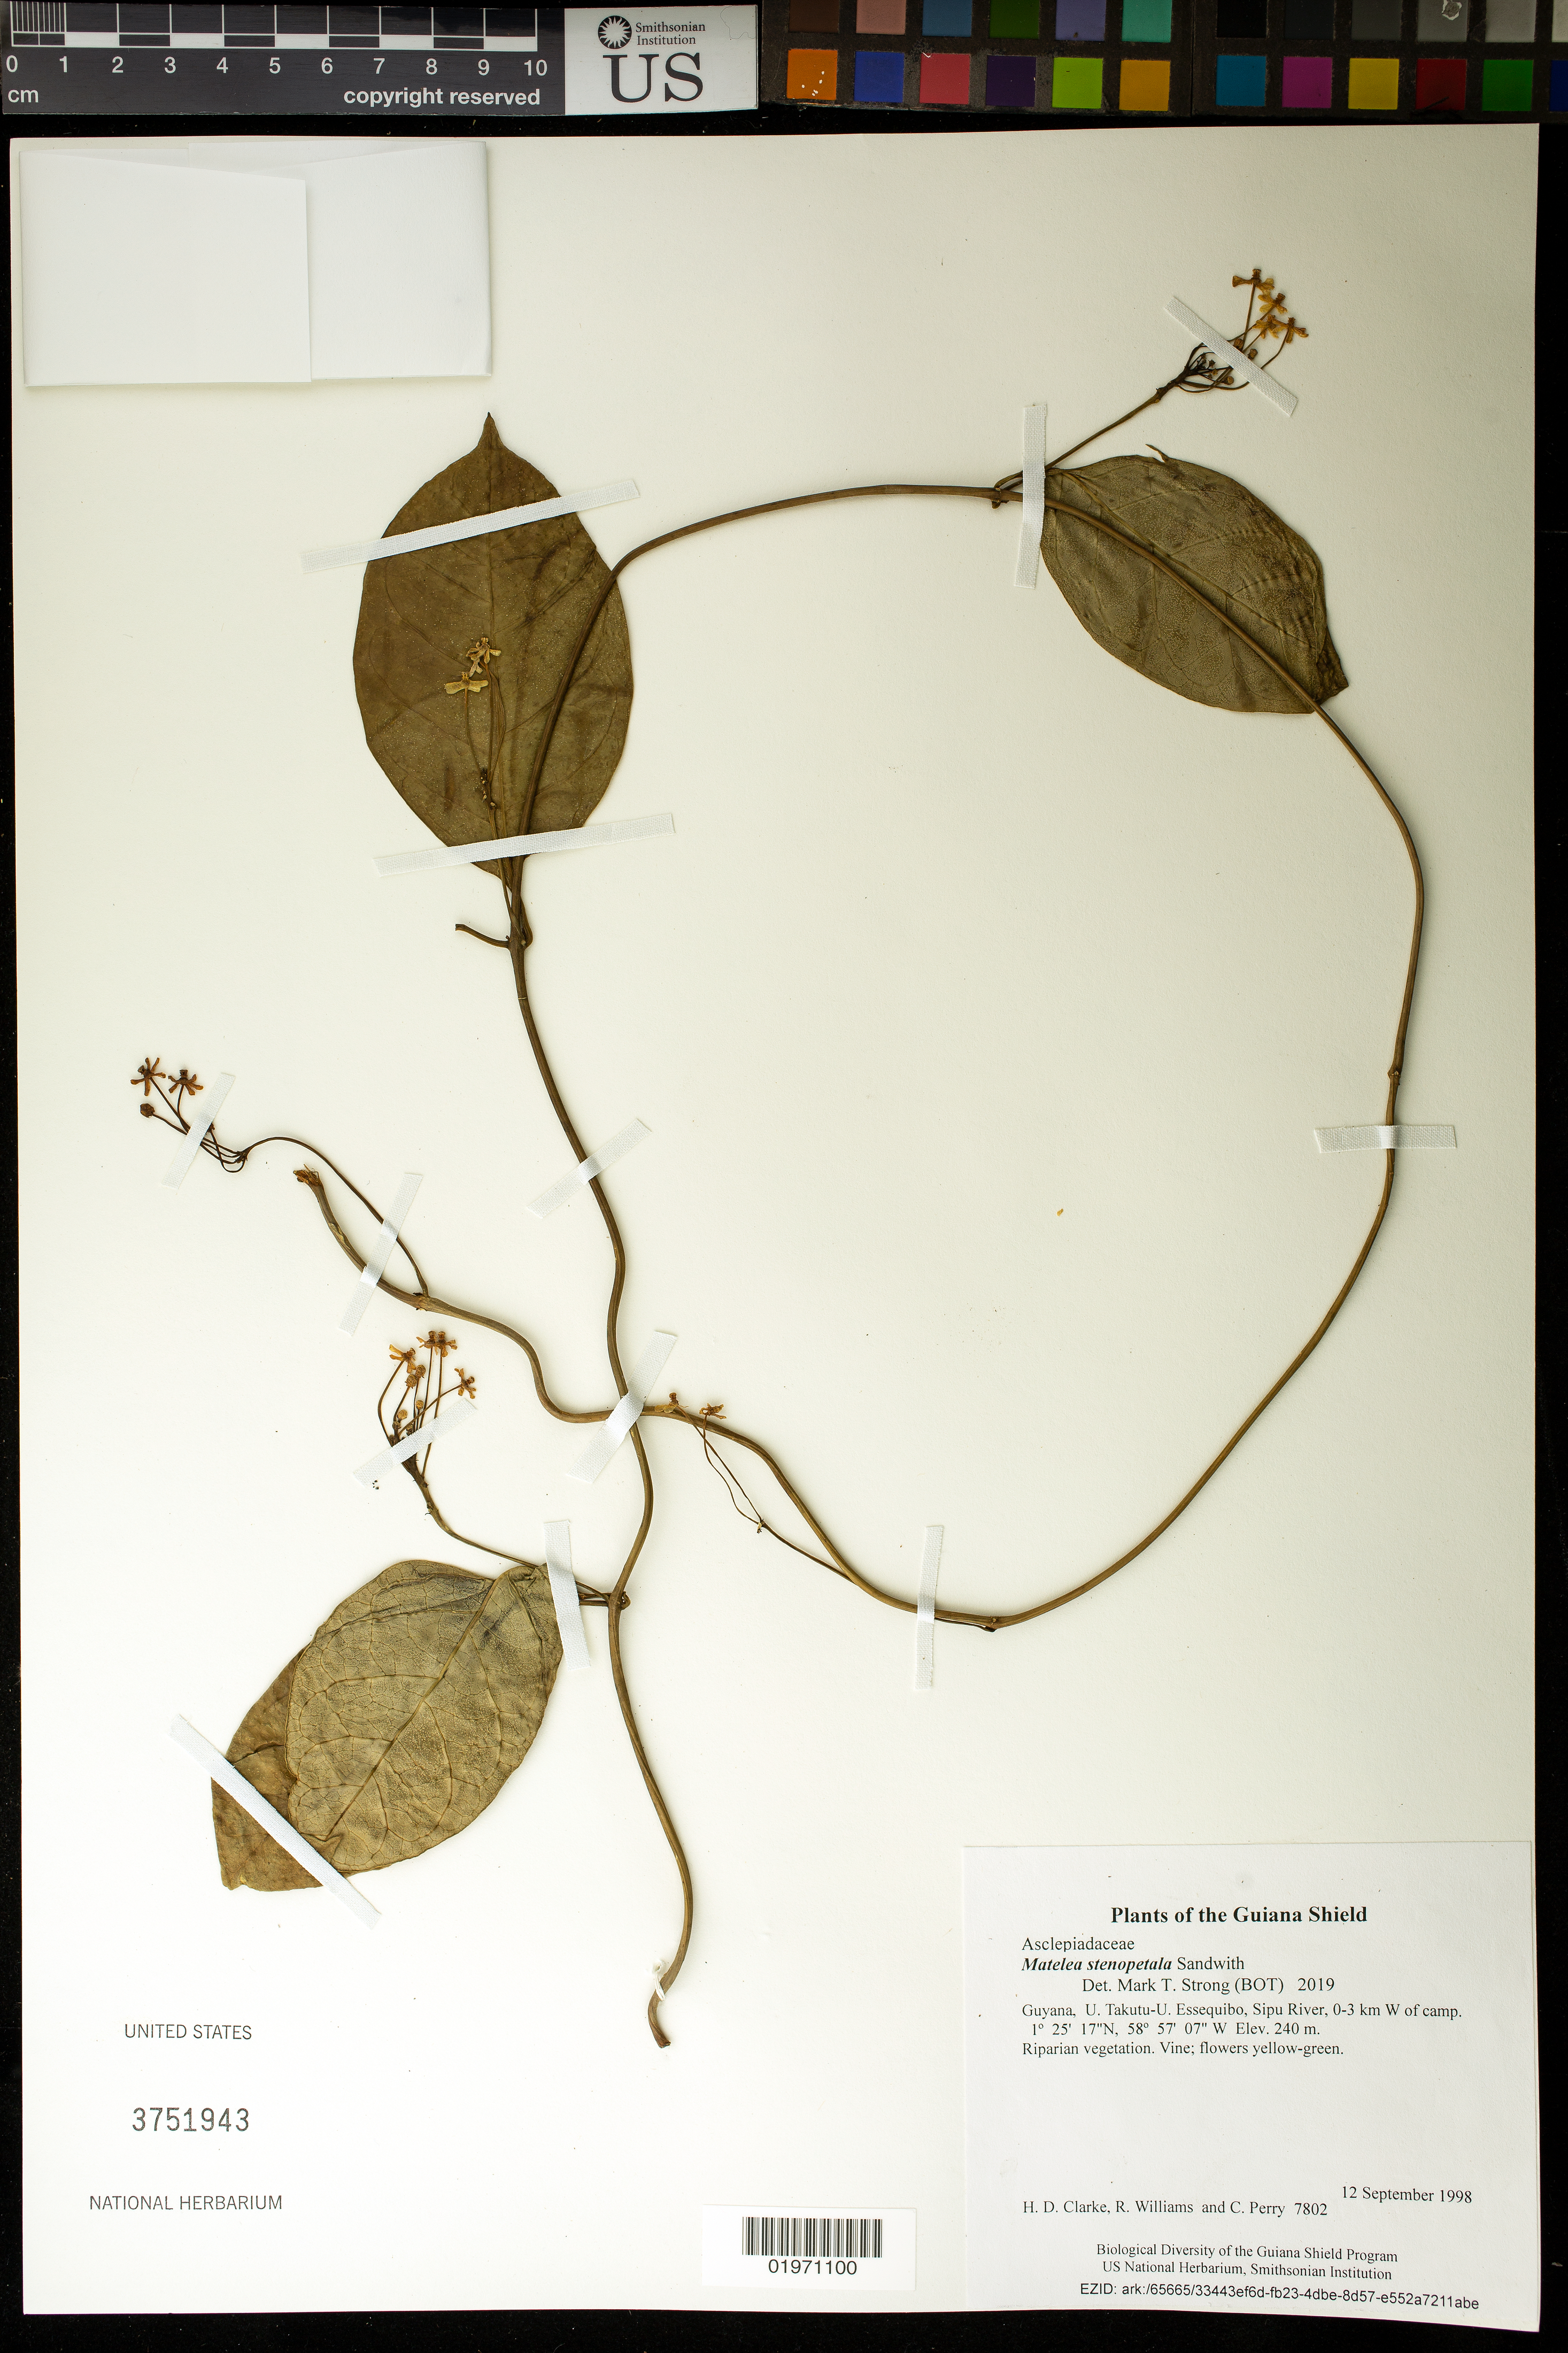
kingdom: Plantae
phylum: Tracheophyta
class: Magnoliopsida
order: Gentianales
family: Apocynaceae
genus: Matelea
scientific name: Matelea stenopetala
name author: Sandwith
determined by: Strong, Mark T., (BOT), Smithsonian Institution - National Museum of Natural History (UNITED STATES)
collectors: H. D. Clarke, R. Williams & C. Perry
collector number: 7802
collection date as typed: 12 September 1998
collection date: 1998-09-12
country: Guyana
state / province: U. Takutu-U. Essequibo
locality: Sipu River, 0-3 km W of camp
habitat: Riparian vegetation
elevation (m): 240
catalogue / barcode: US 3751943